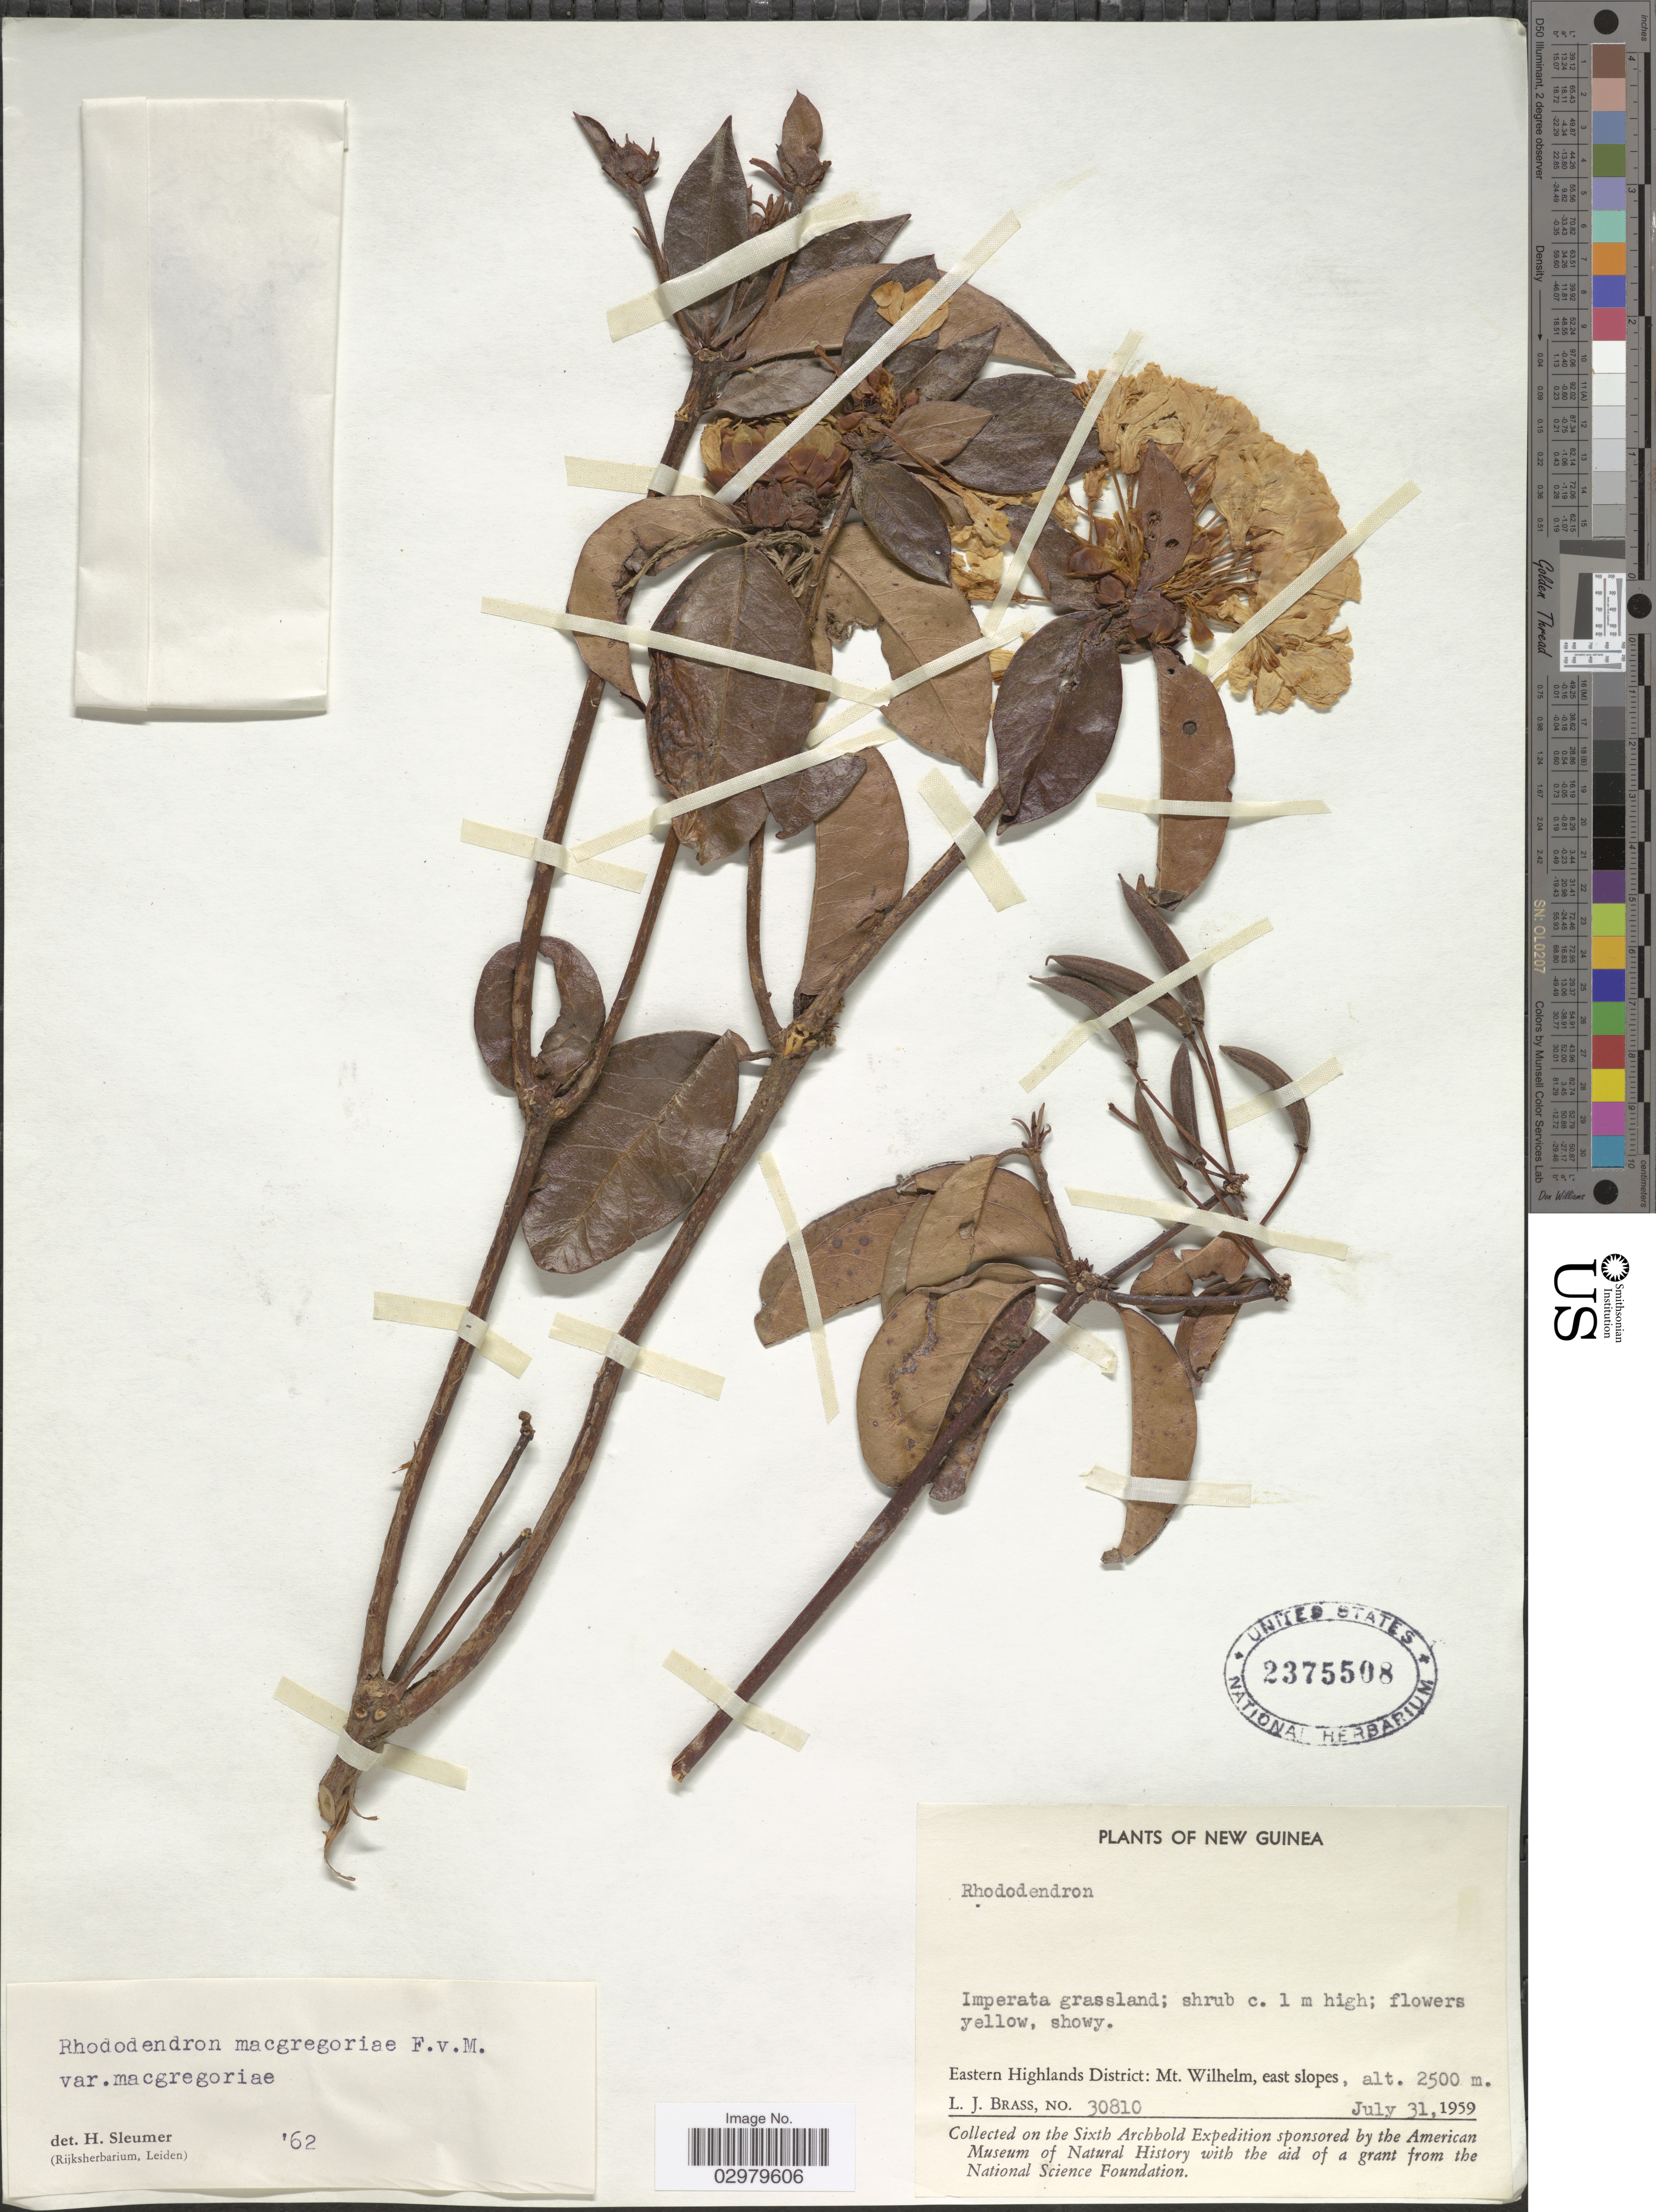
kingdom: Plantae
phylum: Tracheophyta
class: Magnoliopsida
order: Ericales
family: Ericaceae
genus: Rhododendron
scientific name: Rhododendron macgregoriae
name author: F. Muell.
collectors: L. J. Brass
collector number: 30810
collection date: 1959-07-31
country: Papua New Guinea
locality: New Guinea. Eastern Highlands District: Mt. Wilhelm, east slopes.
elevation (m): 2500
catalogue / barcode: US 2375508